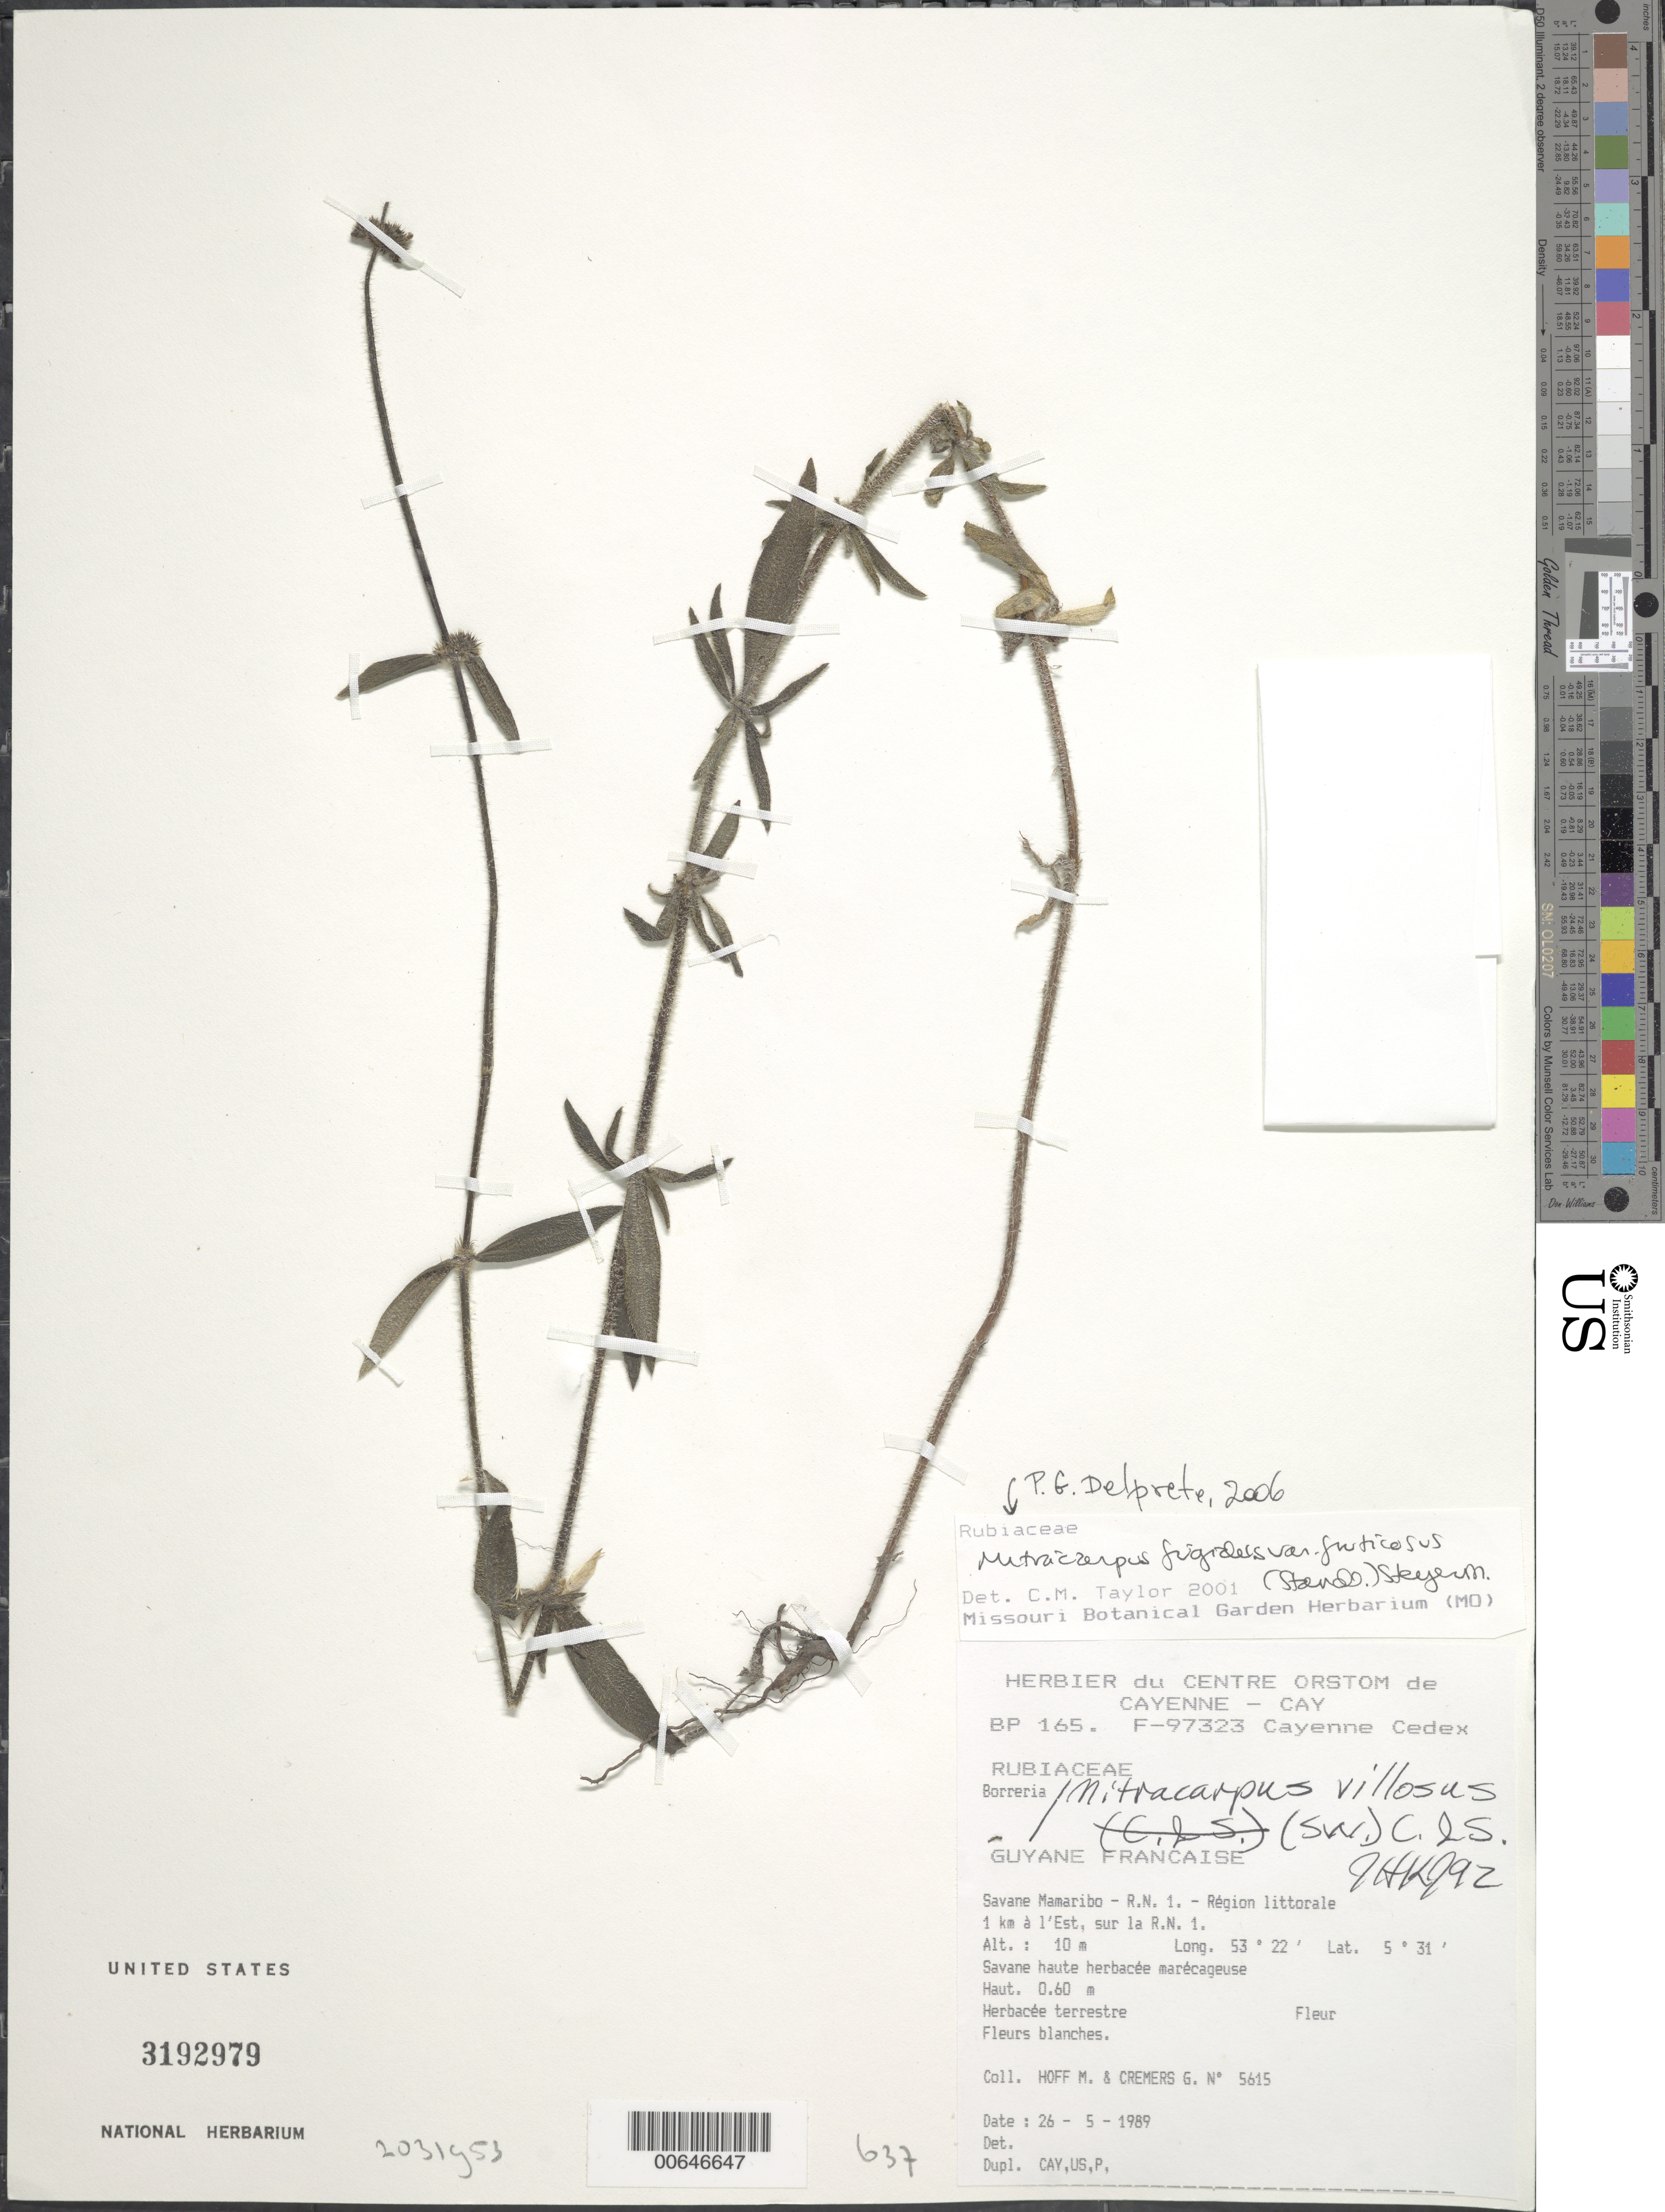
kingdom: Plantae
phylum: Tracheophyta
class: Magnoliopsida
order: Gentianales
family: Rubiaceae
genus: Mitracarpus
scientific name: Mitracarpus frigidus var. fruticosus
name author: (Standl.) Steyerm.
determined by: Delprete, P. G., Herb. de Guyane Cay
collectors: M. Hoff & G. Cremers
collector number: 5615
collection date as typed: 26-May-89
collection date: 1989-05-26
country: French Guiana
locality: Savane Mamaribo, R.N. 1, 1 km a l'Est, sur la R.N. 1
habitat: High herbaceous marshy savanna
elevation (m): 10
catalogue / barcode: US 3192979